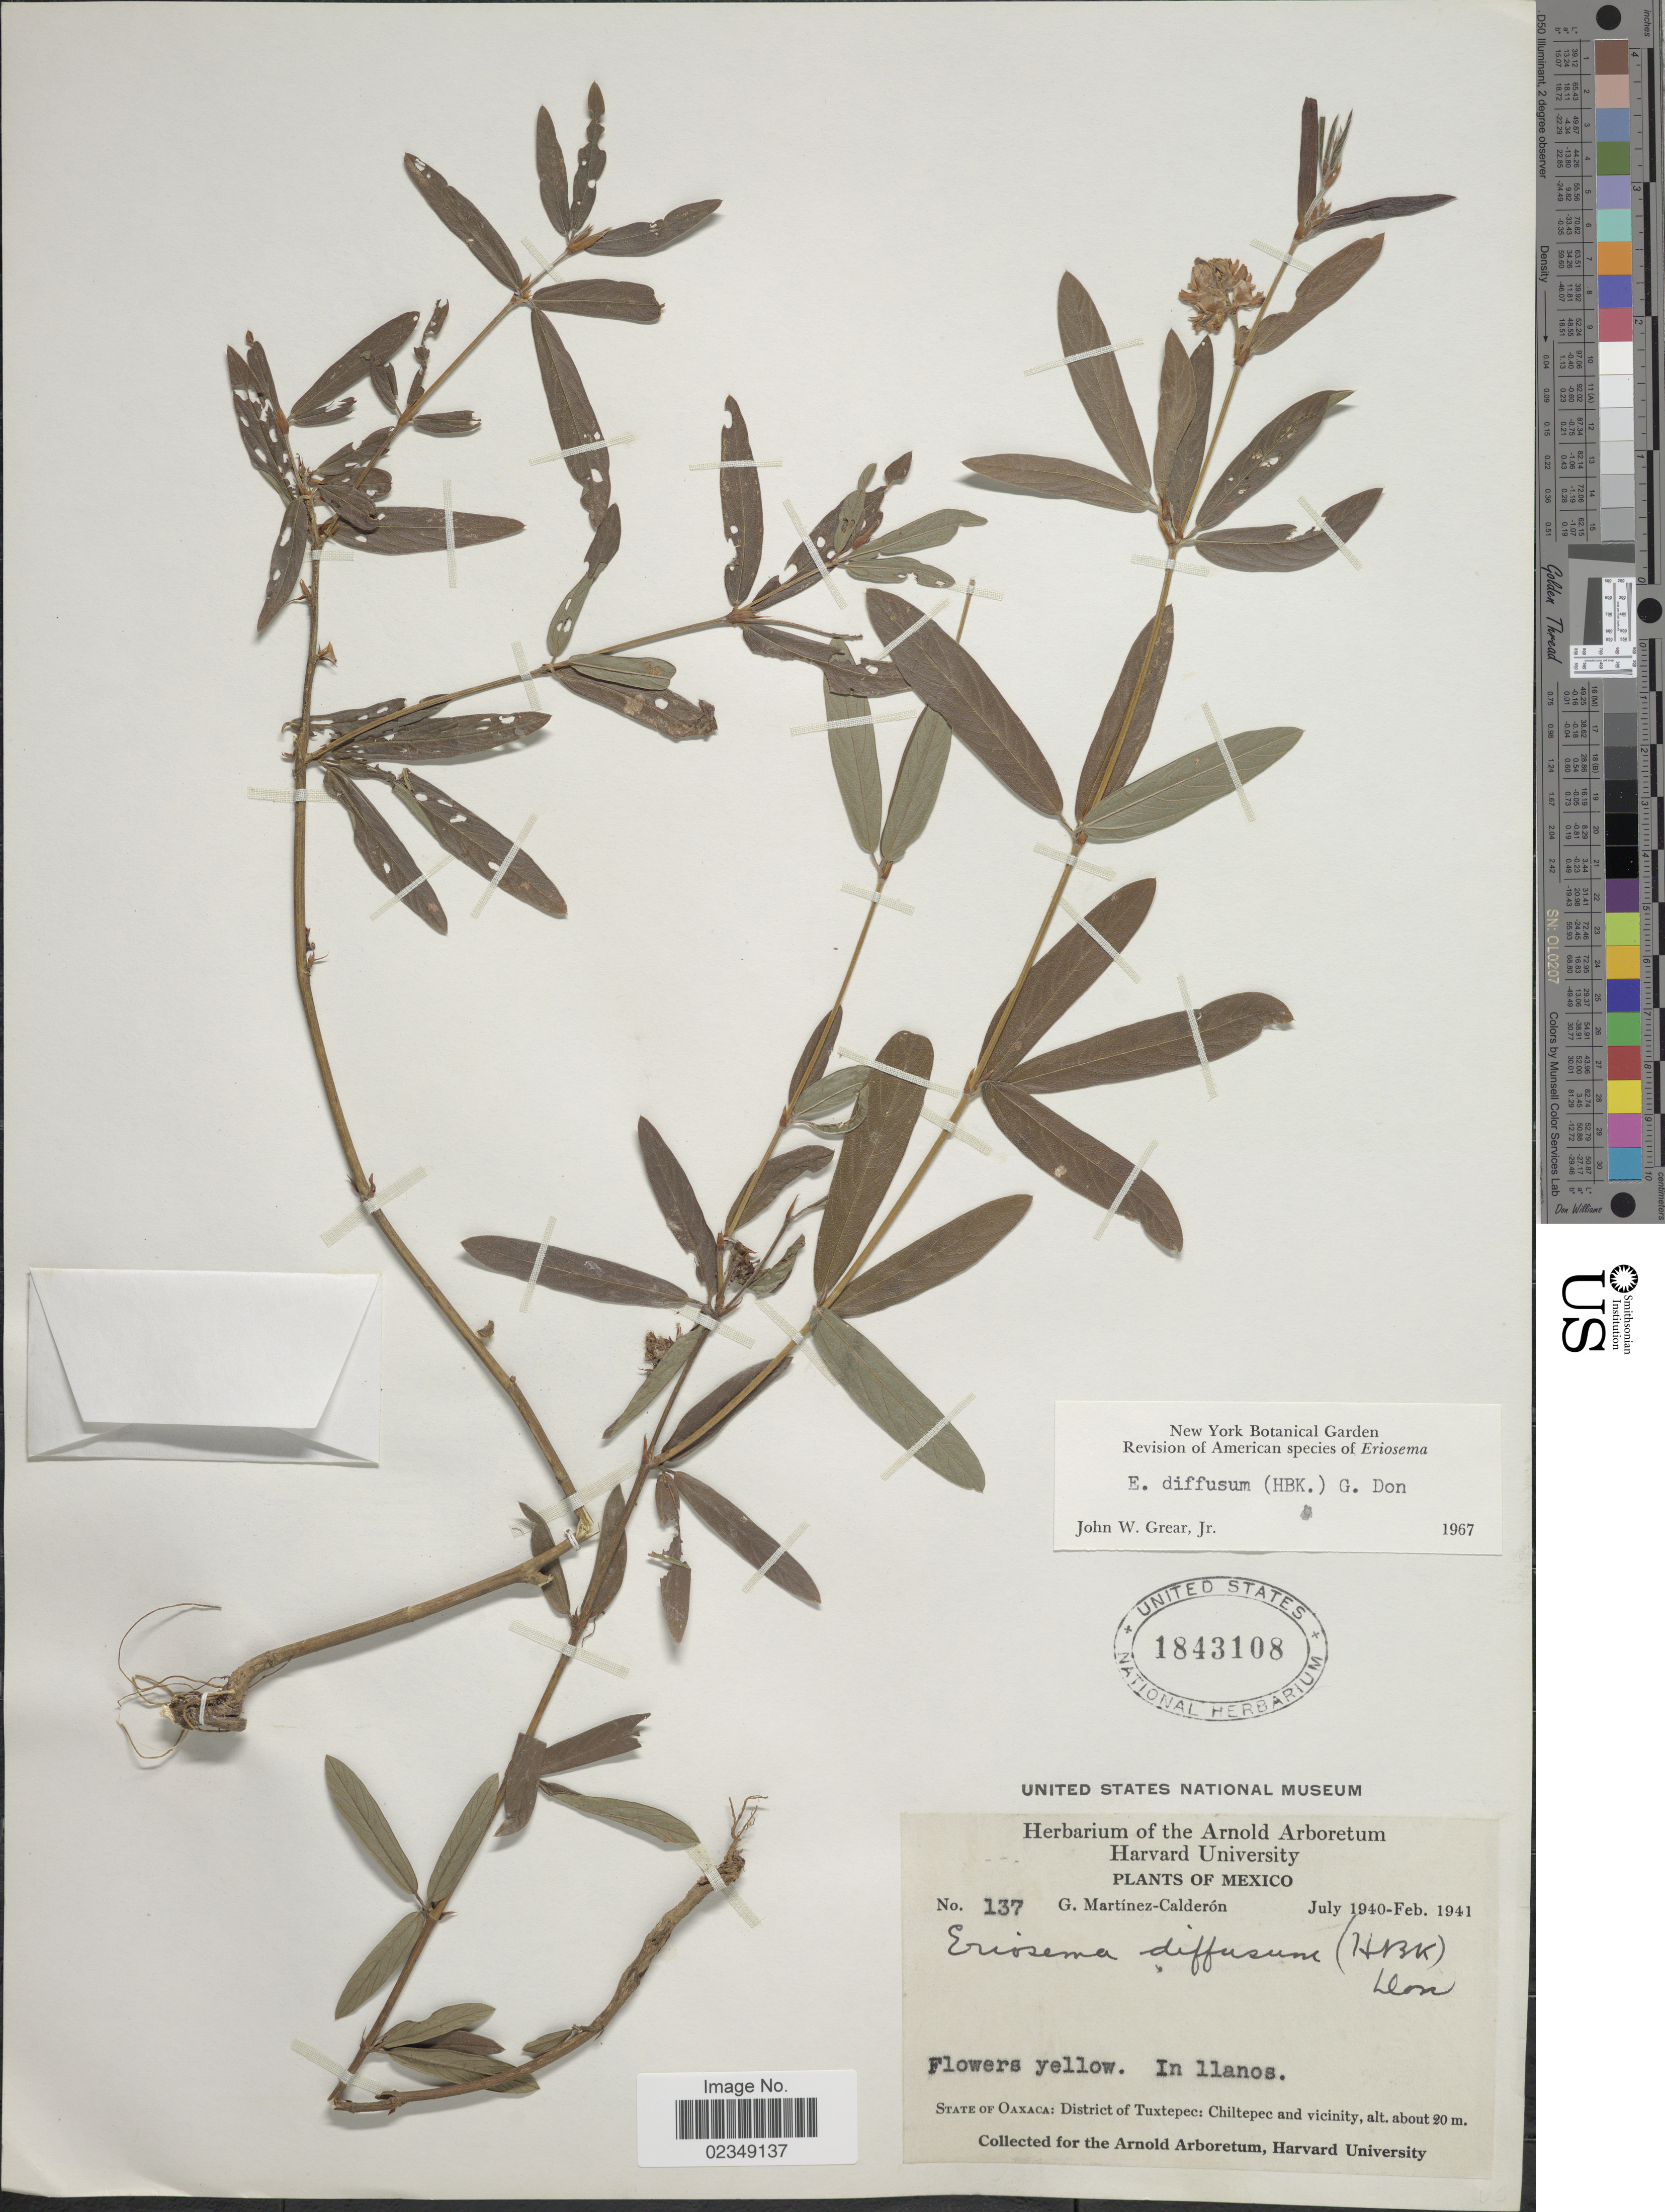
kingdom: Plantae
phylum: Tracheophyta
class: Magnoliopsida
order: Fabales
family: Fabaceae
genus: Eriosema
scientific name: Eriosema diffusum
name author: (Kunth) G. Don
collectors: G. Martínez Calderón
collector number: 137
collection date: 1940-07/1941-02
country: Mexico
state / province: Oaxaca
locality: Disitrict of Tuxtepec: Chiltepec and vicinity, in llanos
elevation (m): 20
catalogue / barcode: US 1843108